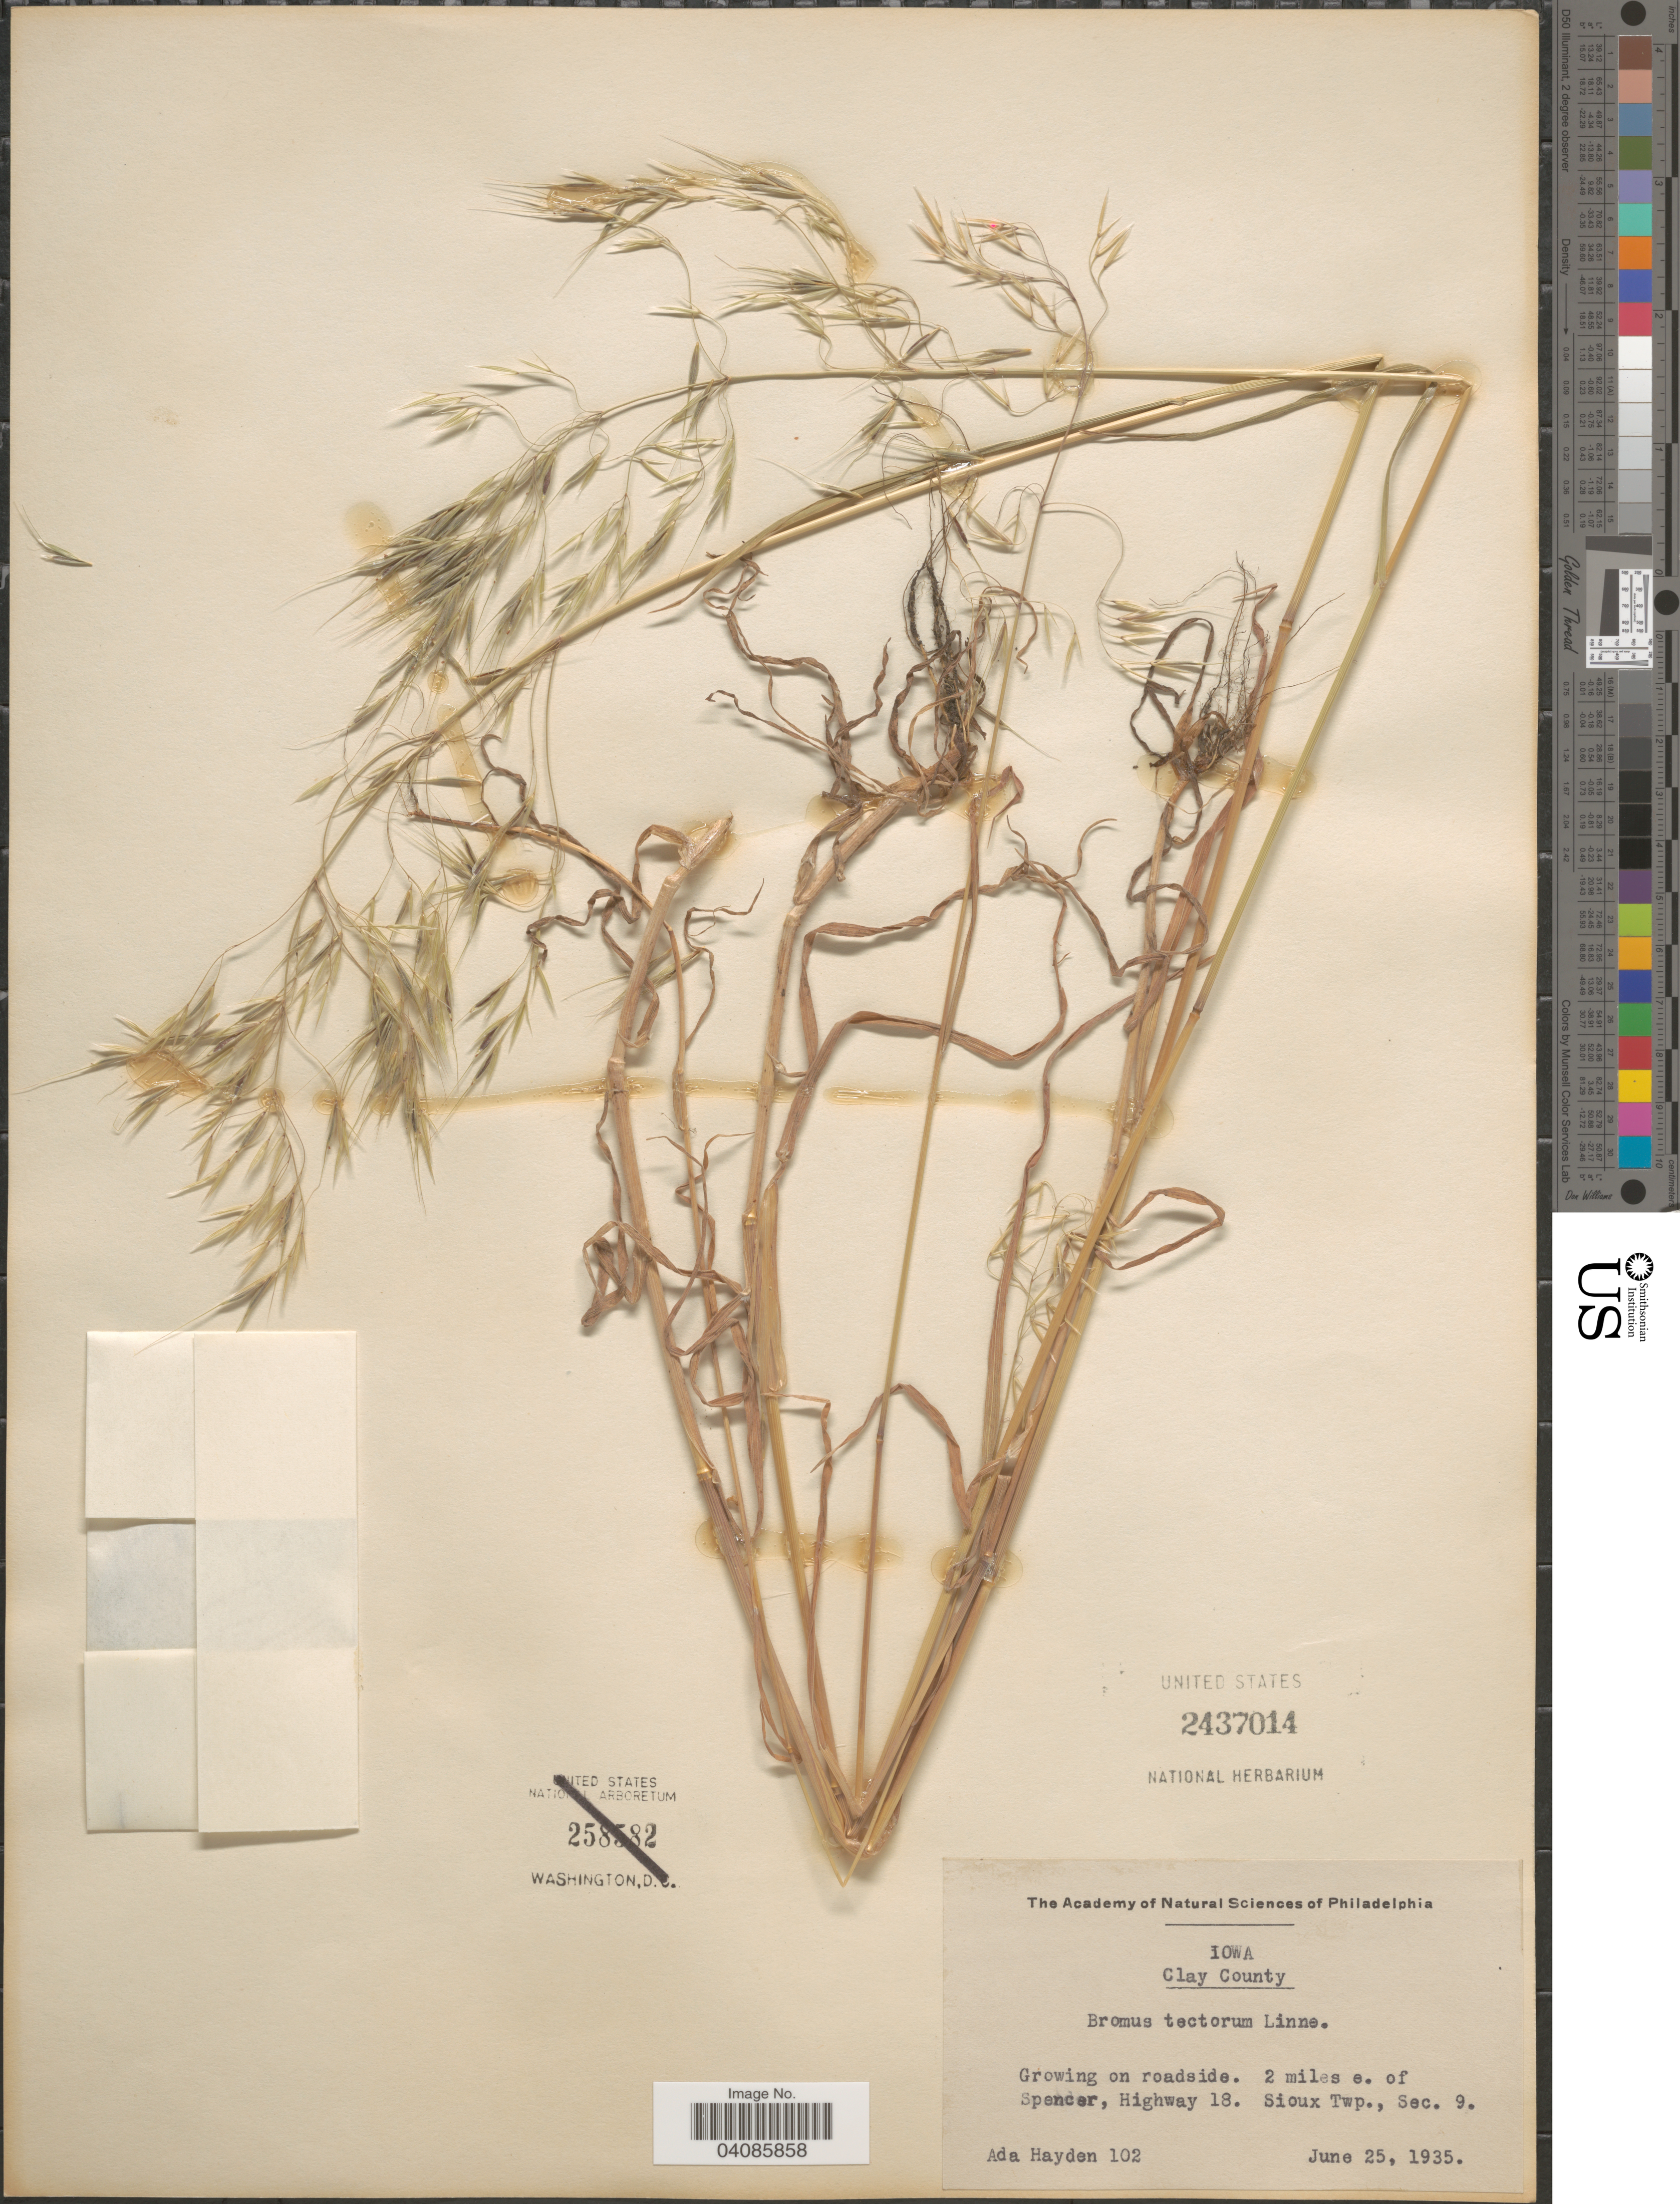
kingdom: Plantae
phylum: Tracheophyta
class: Liliopsida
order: Poales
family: Poaceae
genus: Bromus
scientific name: Bromus tectorum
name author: L.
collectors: Ada Hayden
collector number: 102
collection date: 1935-06-25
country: United States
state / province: Iowa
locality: Clay County. Growing on roadside. 2 miles e. of Spencer, Highway 18. Sioux Twp., Sec. 9.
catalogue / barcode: US 2437014